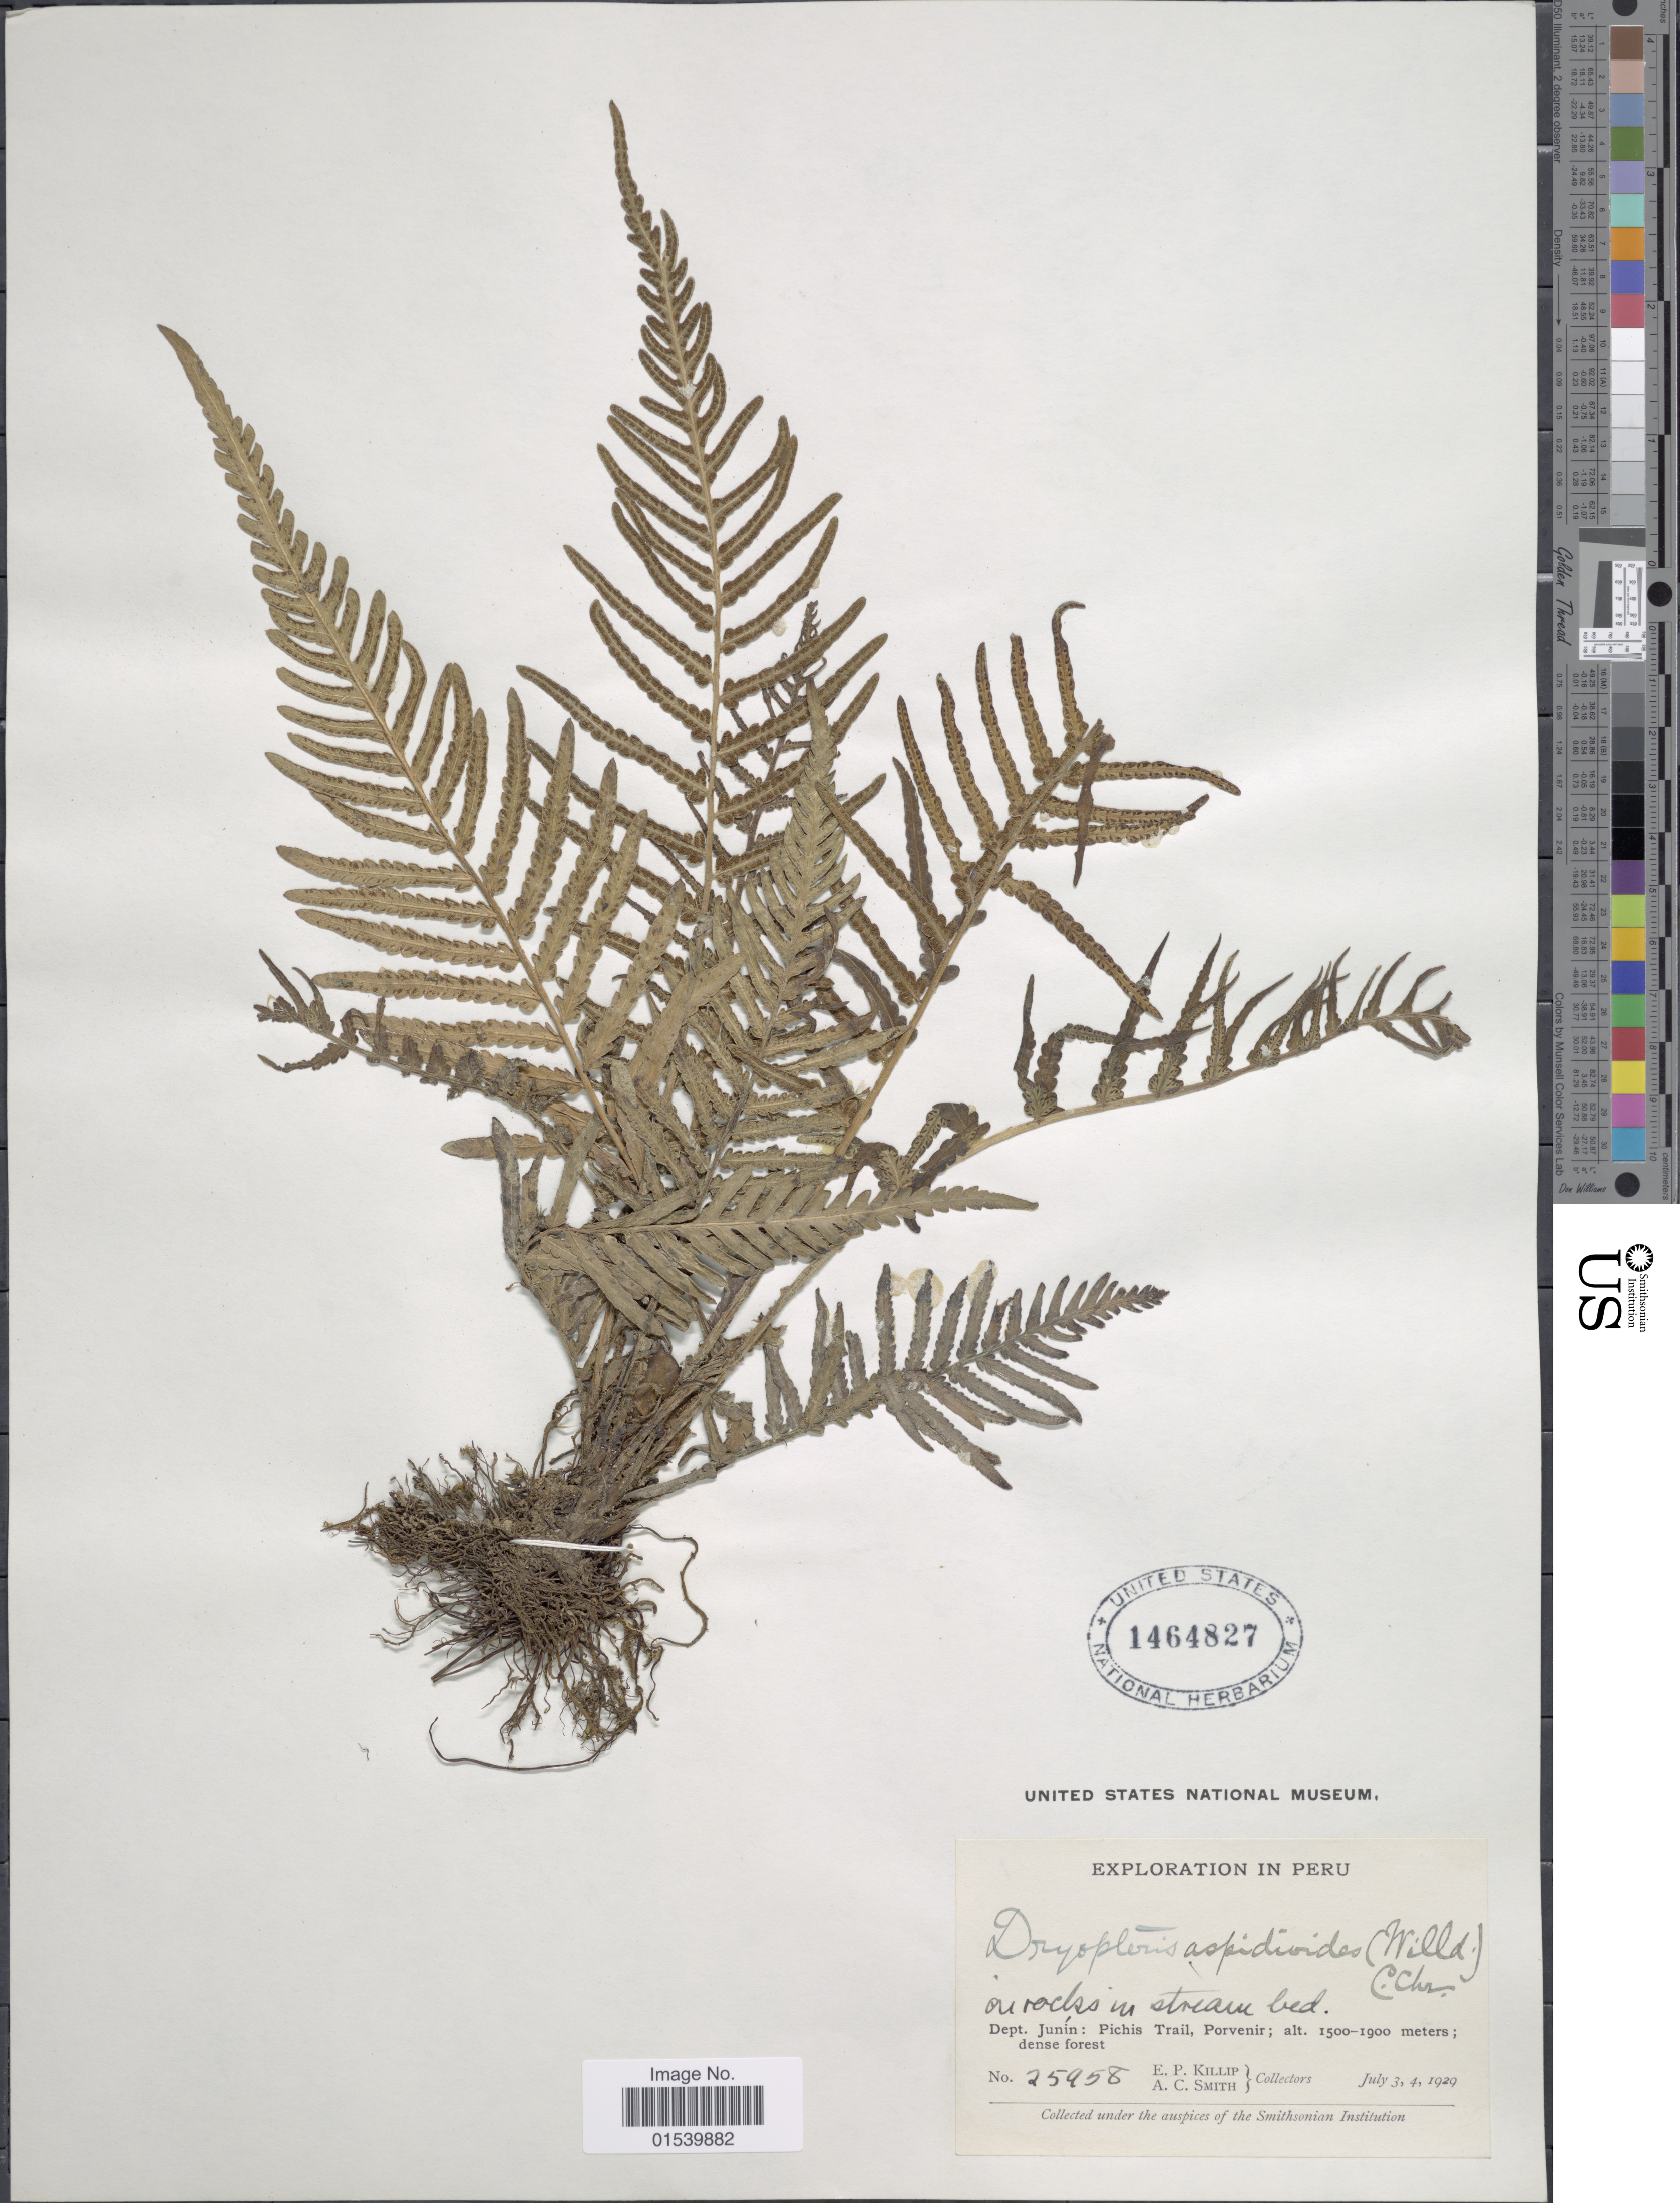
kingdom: Plantae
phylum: Tracheophyta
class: Polypodiopsida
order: Polypodiales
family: Thelypteridaceae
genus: Amauropelta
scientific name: Amauropelta aspidioides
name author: (Willd.) Pic. Serm.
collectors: E. P. Killip & A. C. Smith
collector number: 25958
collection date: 1929-07-03/1929-07-04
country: Peru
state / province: Junín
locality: Dept. Junín: Pichis Trail, Porvenir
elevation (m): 1500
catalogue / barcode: US 1464827